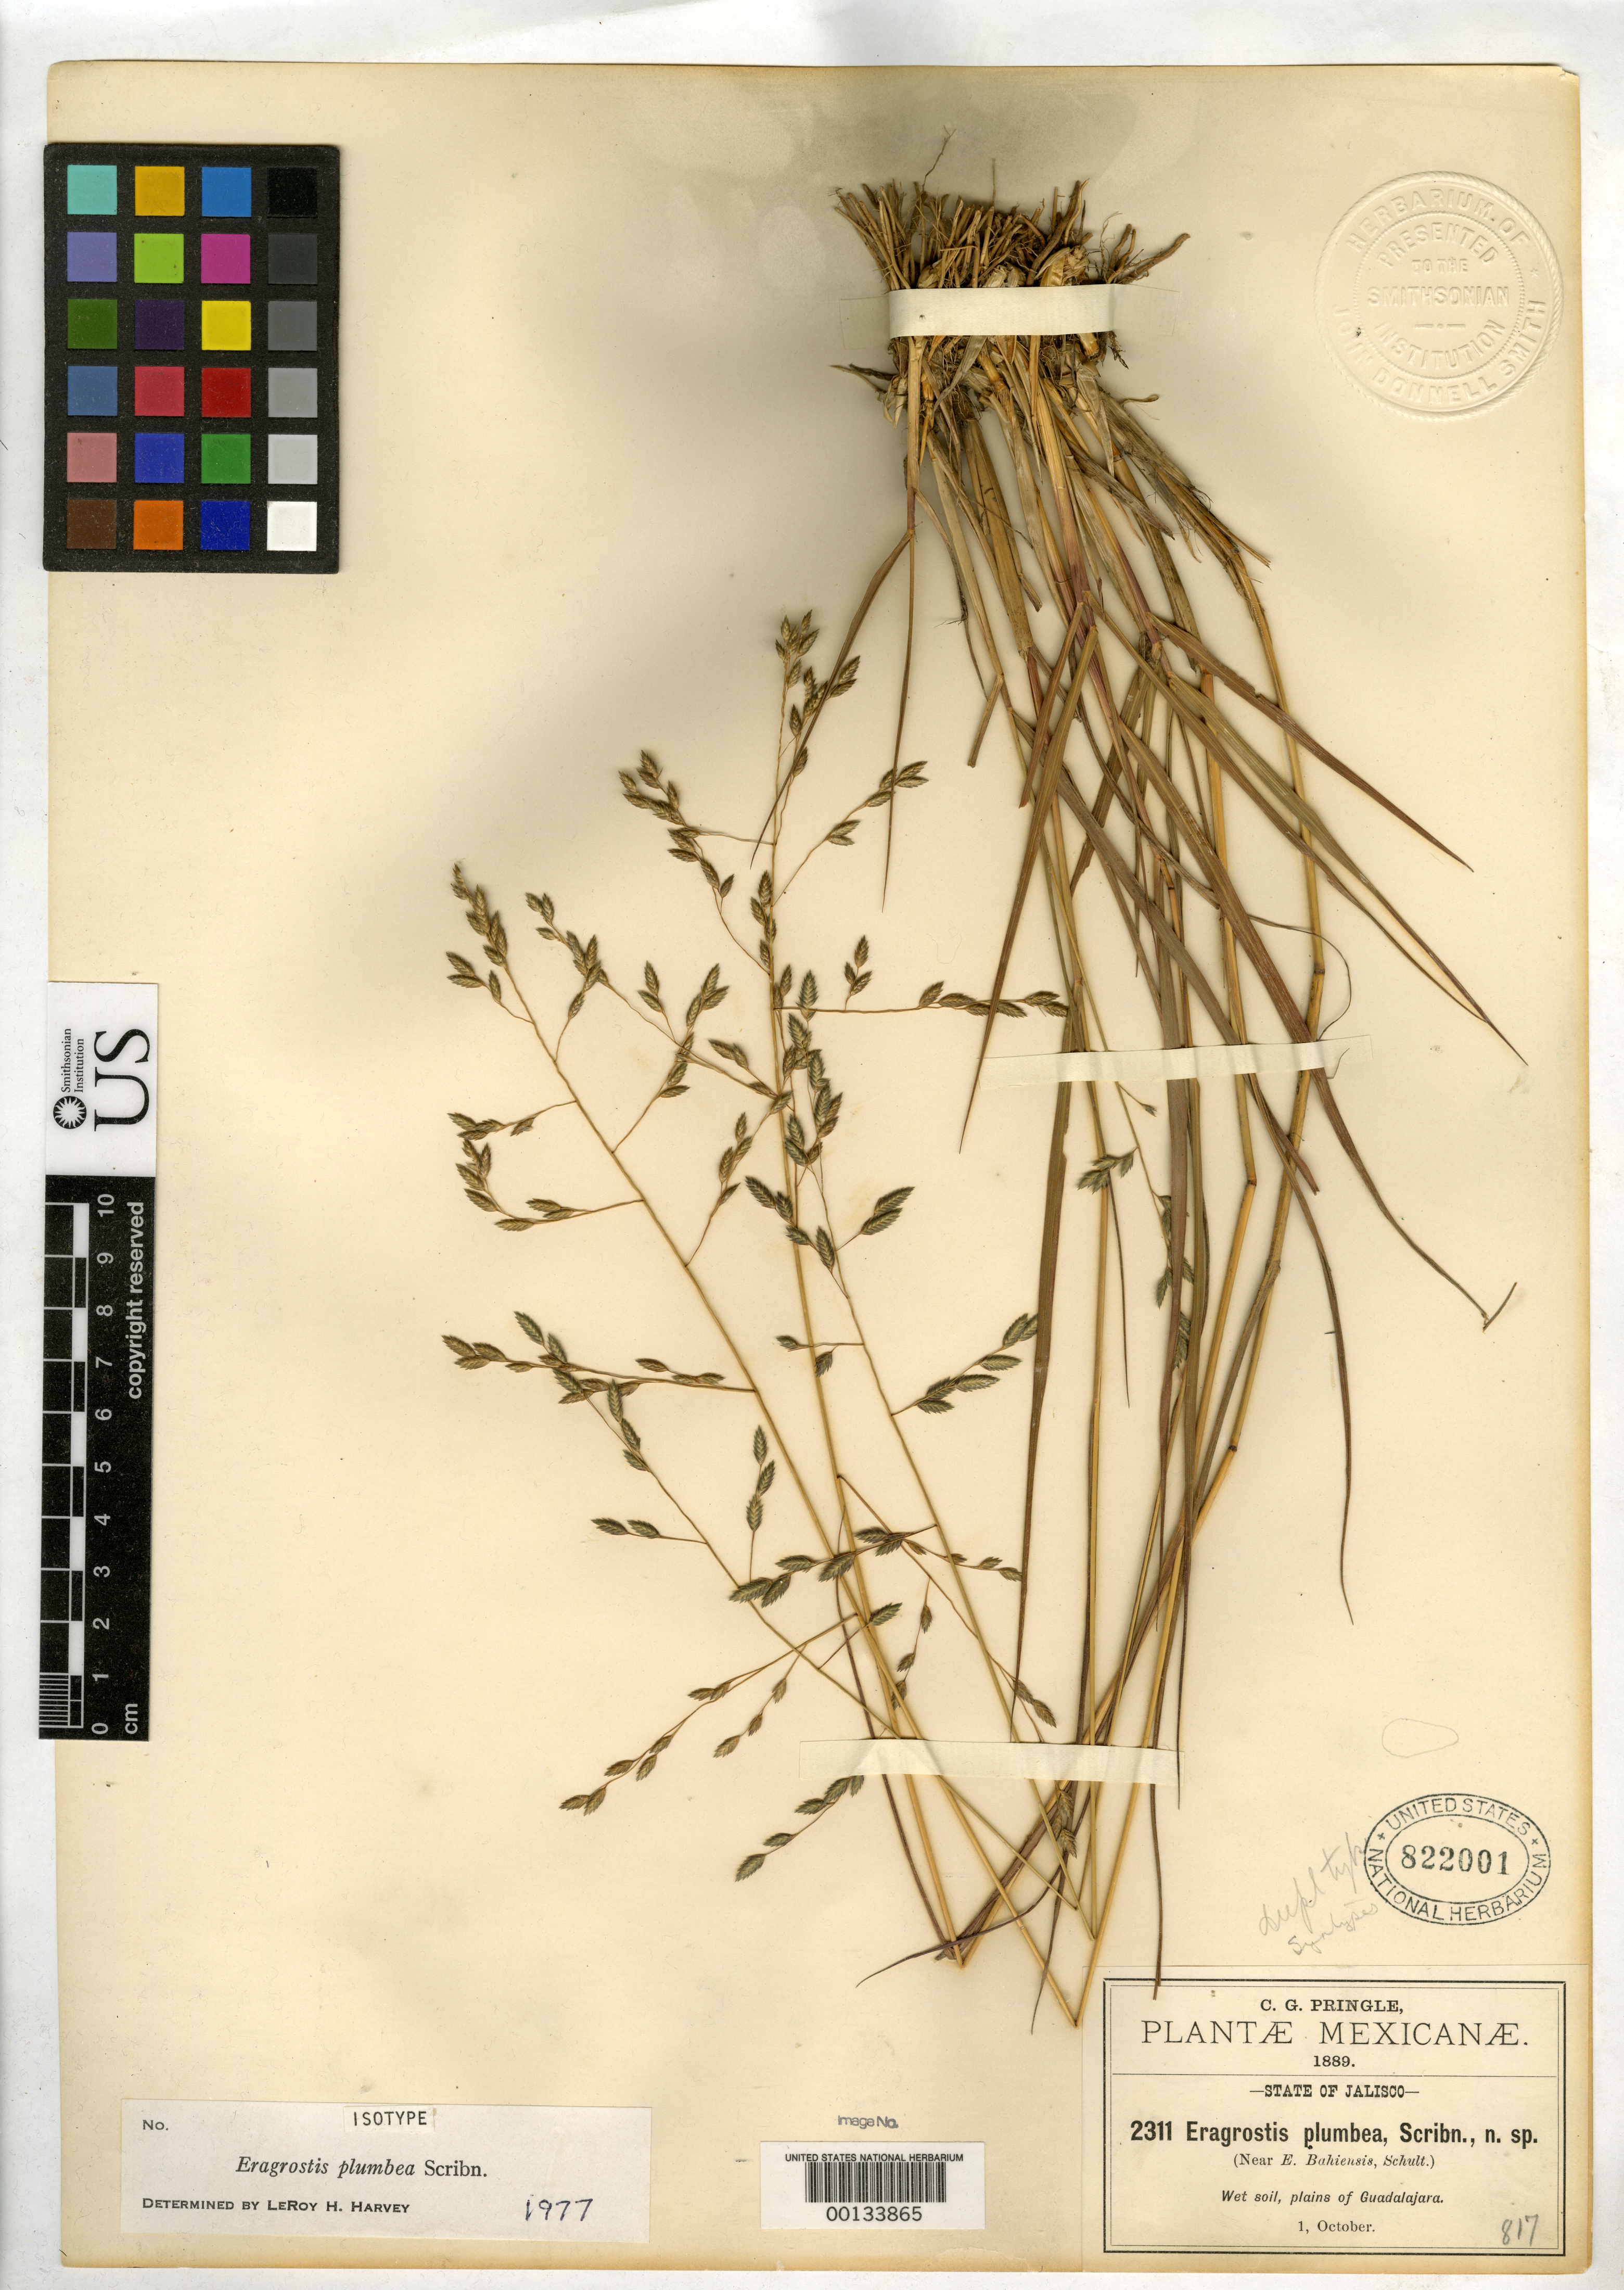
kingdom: Plantae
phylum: Tracheophyta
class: Liliopsida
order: Poales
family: Poaceae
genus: Eragrostis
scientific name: Eragrostis plumbea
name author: Scribn. ex W.J. Beal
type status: Syntype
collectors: C. G. Pringle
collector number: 2311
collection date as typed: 01 Oct 1889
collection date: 1889-10-01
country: Mexico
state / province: Jalisco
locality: Plains of Guadalajara.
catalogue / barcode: US 822001